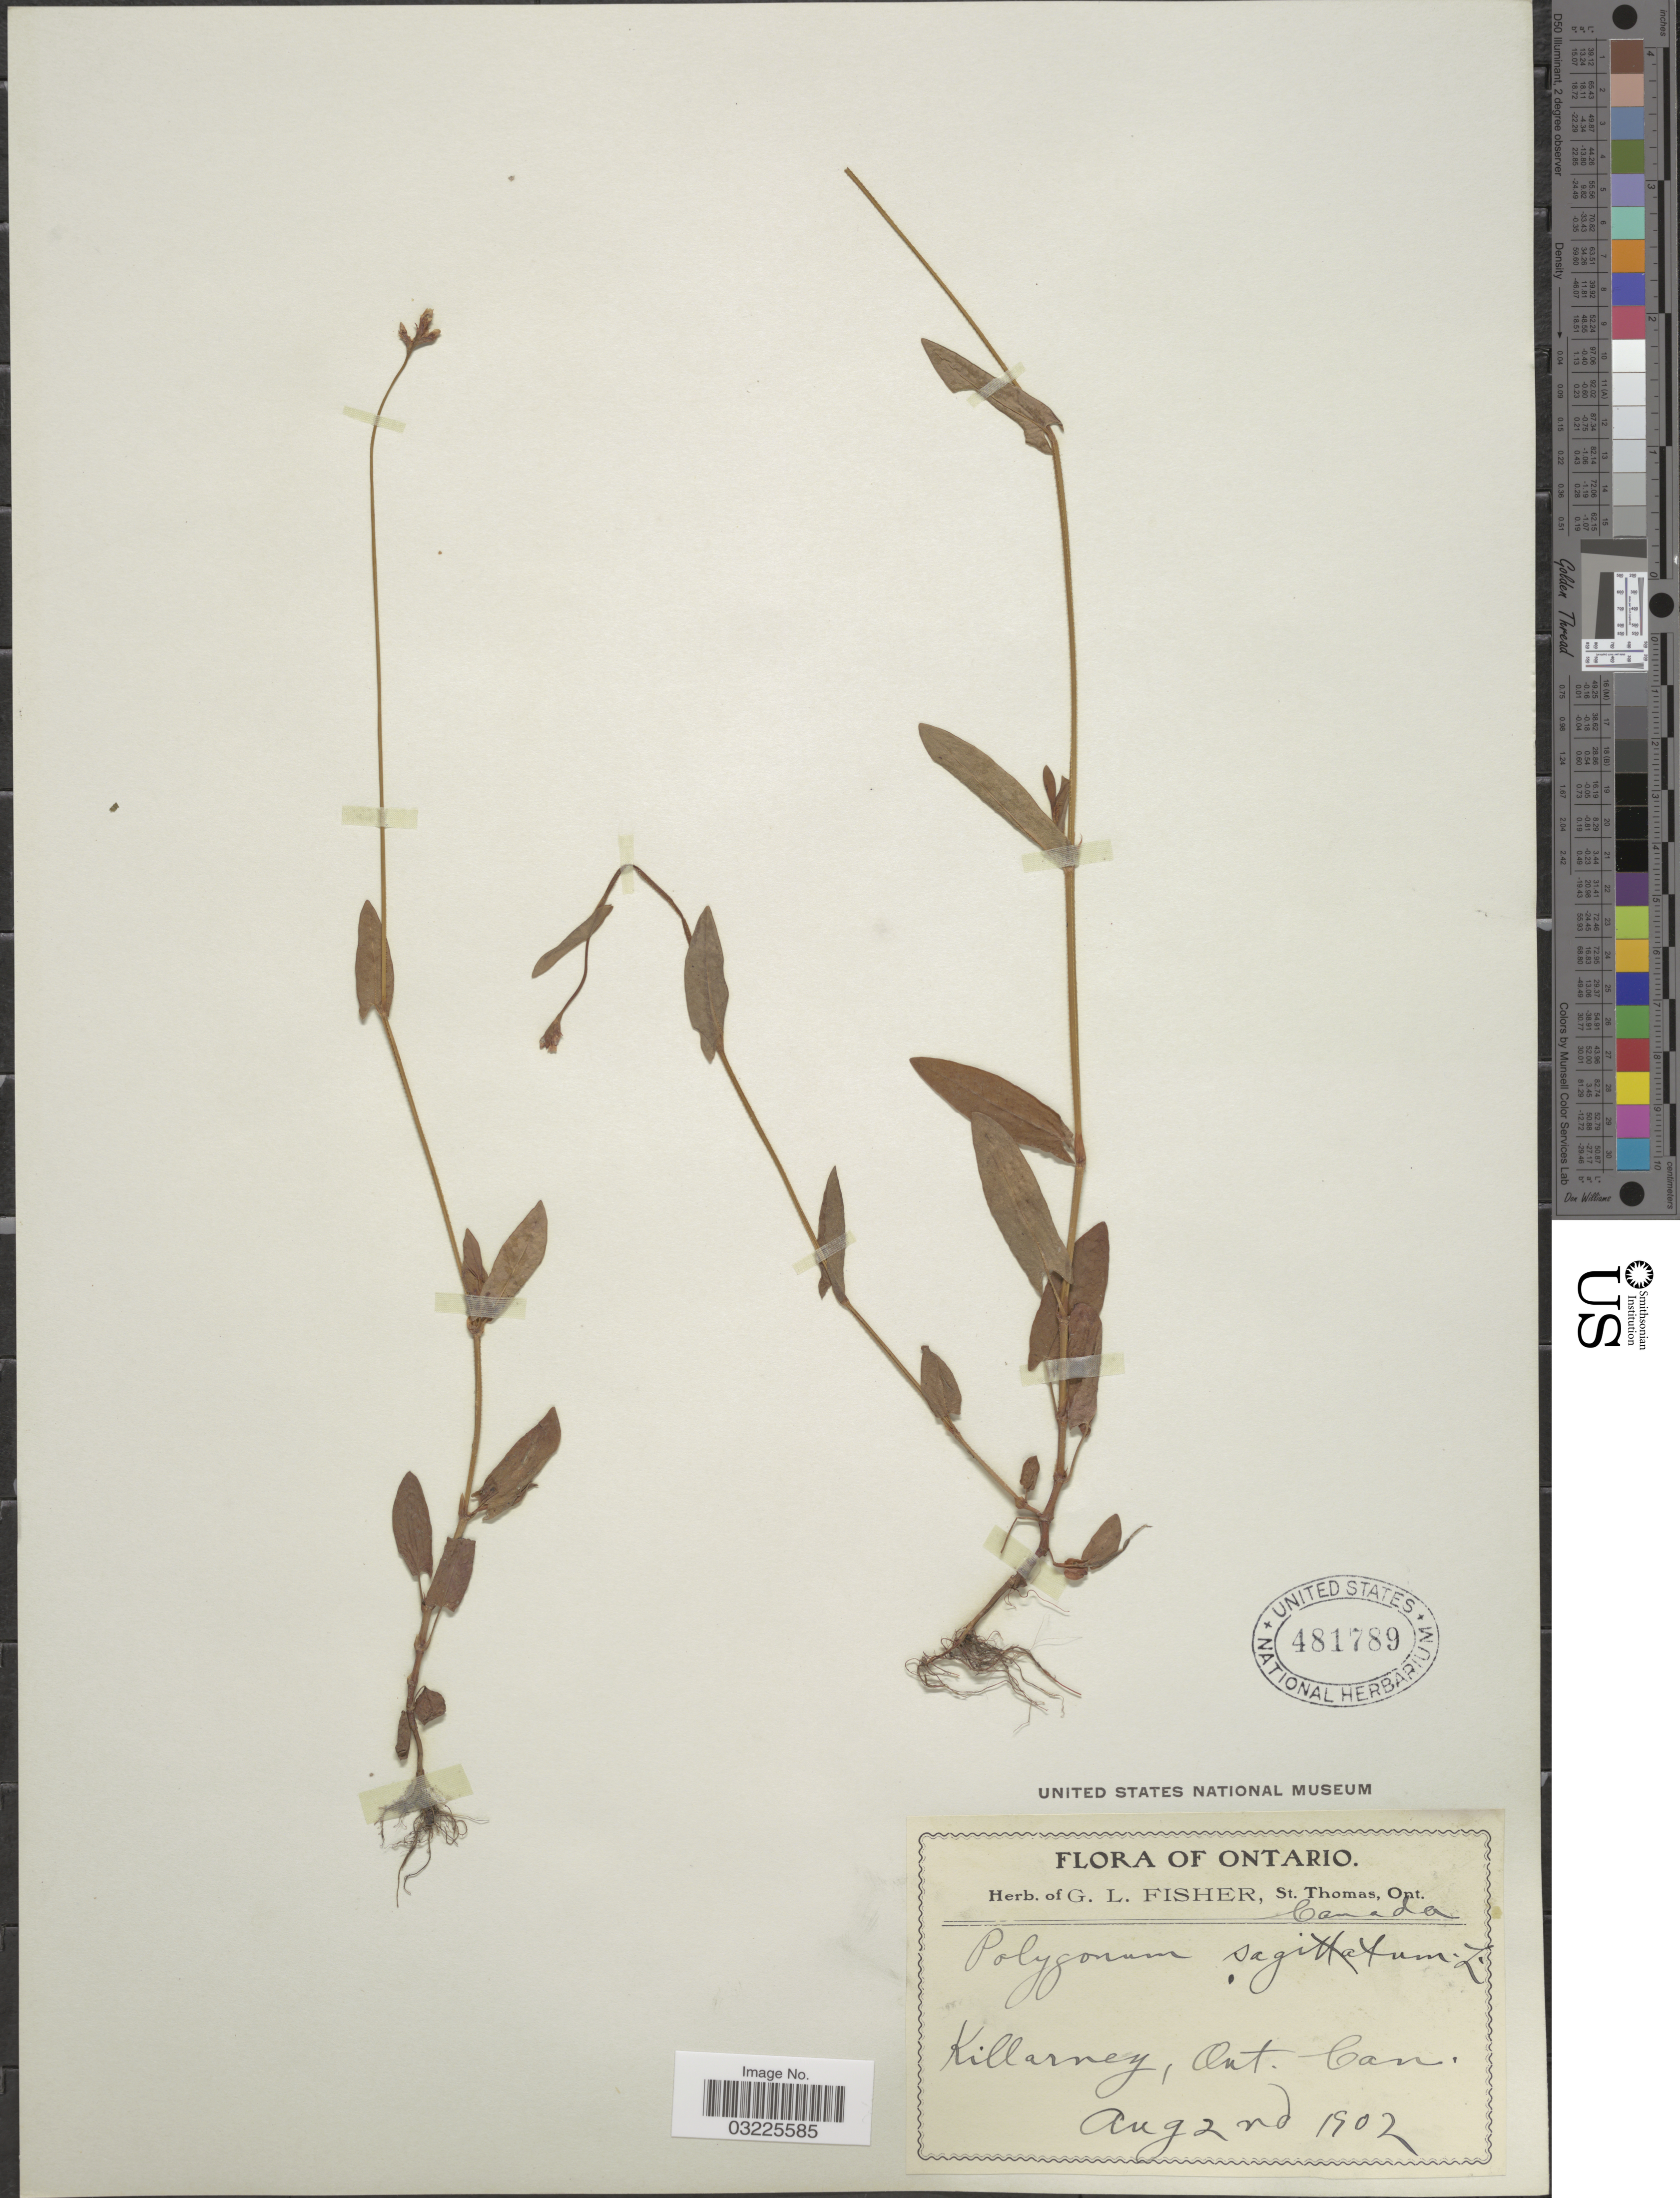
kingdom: Plantae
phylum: Tracheophyta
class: Magnoliopsida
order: Caryophyllales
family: Polygonaceae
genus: Persicaria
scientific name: Persicaria sagittata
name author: (L.) H. Gross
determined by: Atha, D. E.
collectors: ex herb. Geo L. Fisher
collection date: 1902-08-02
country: Canada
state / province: Ontario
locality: Killarney.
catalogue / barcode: US 481789